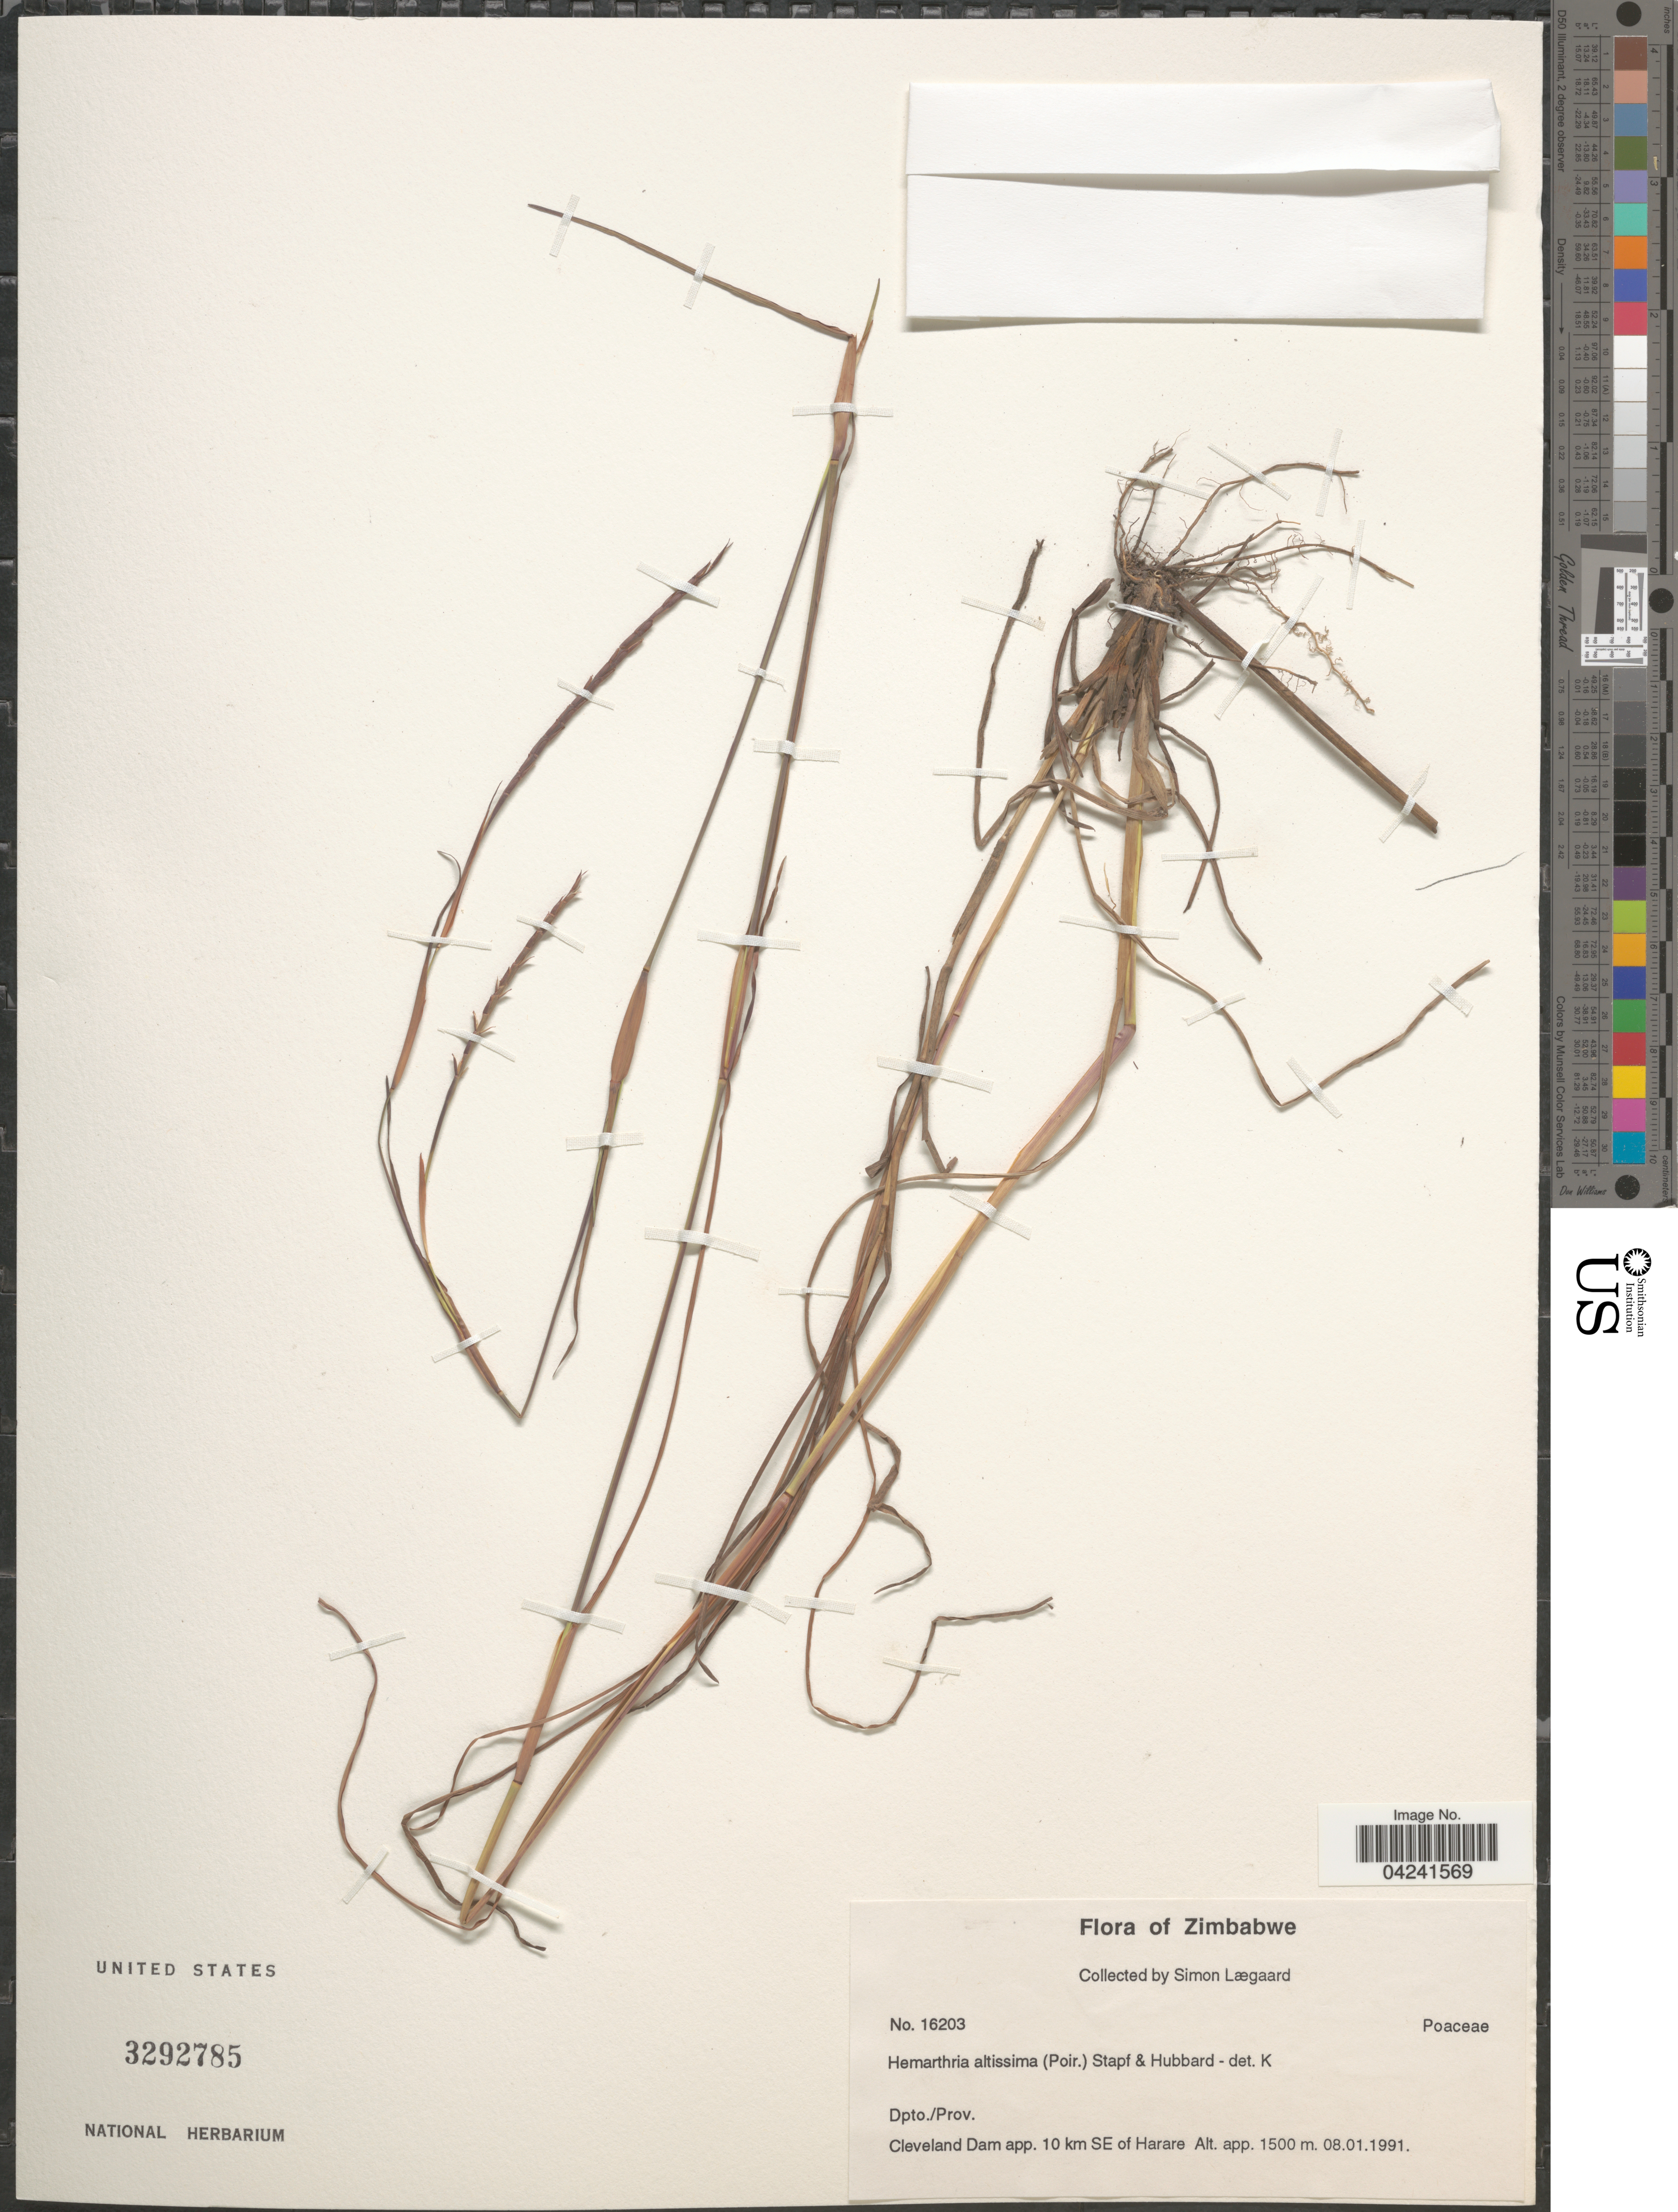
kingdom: Plantae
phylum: Tracheophyta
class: Liliopsida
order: Poales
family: Poaceae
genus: Hemarthria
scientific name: Hemarthria altissima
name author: (Poir.) Stapf & C. E. Hubb.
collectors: S. Lægaard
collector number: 16203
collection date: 1991-01-08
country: Zimbabwe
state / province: Harare (city)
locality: Cleveland Dam app. 10 km SE of Harare.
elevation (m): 1500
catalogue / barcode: US 3292785